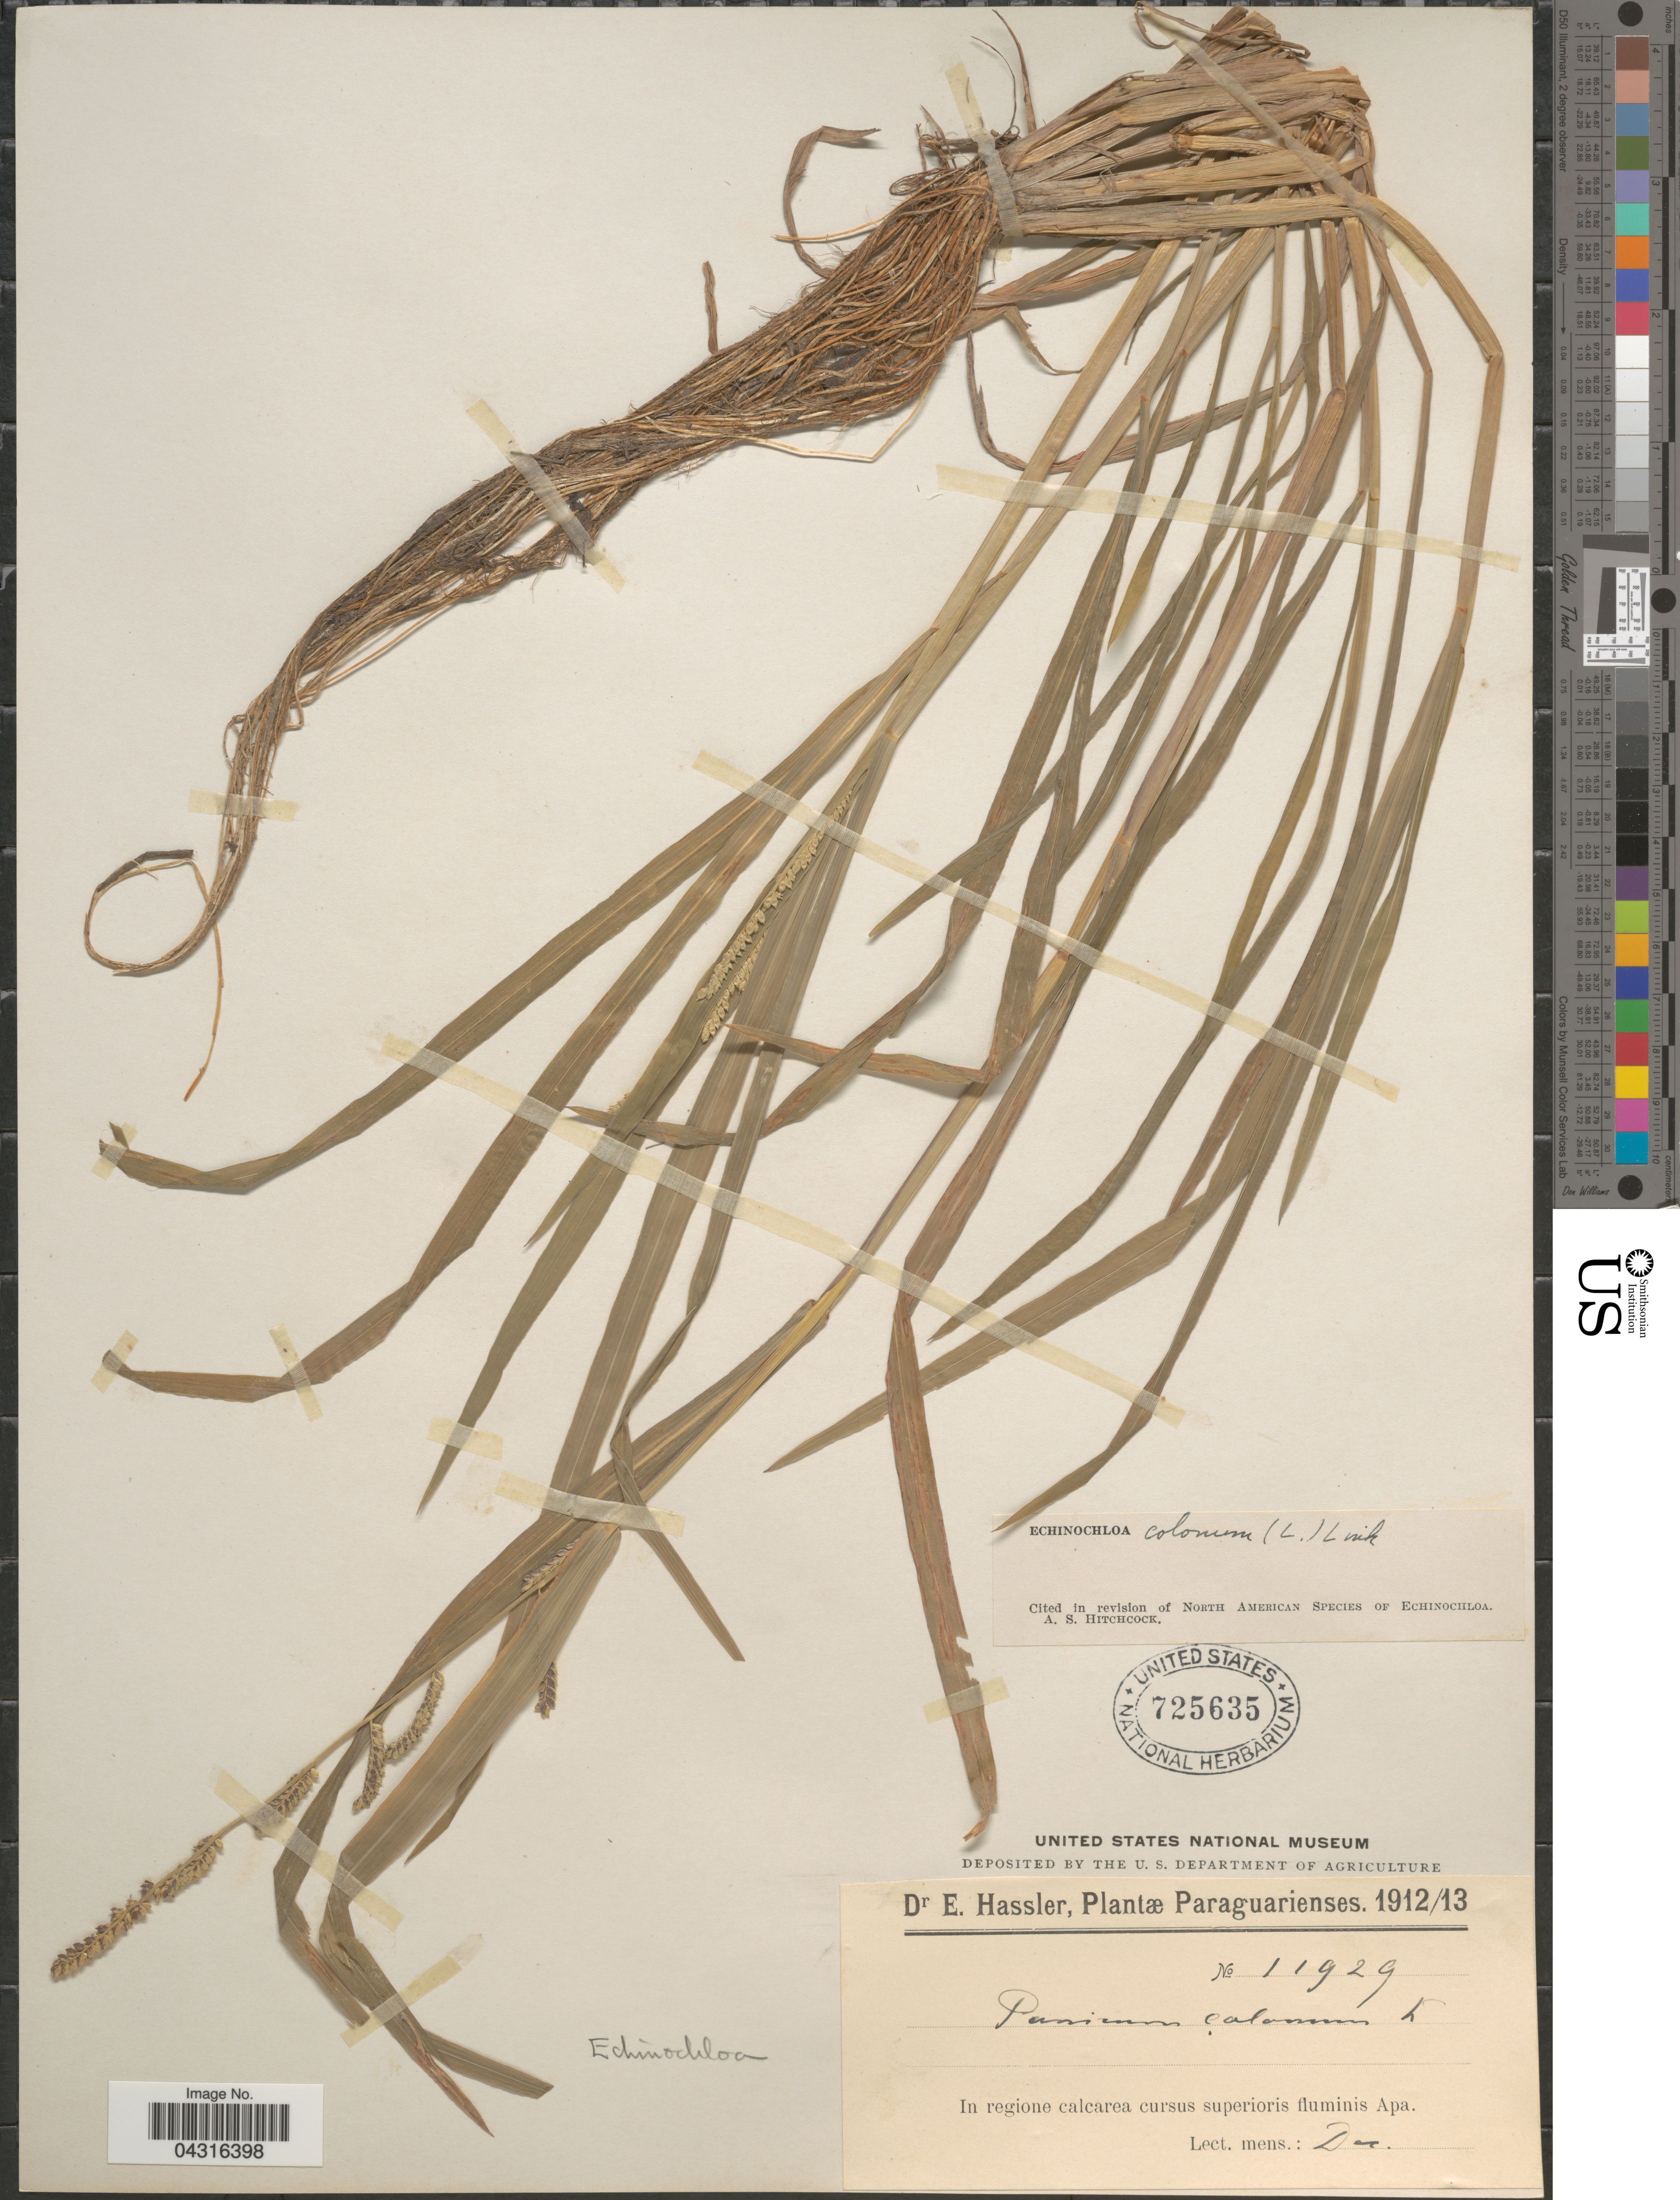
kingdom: Plantae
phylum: Tracheophyta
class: Liliopsida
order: Poales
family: Poaceae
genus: Echinochloa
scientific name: Echinochloa colona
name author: (L.) Link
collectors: E. Hassler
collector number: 11929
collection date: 1912-12/1913-12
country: Paraguay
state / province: Paraguari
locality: In regione calcarea cursus superioris fluminis Apa.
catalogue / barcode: US 725635